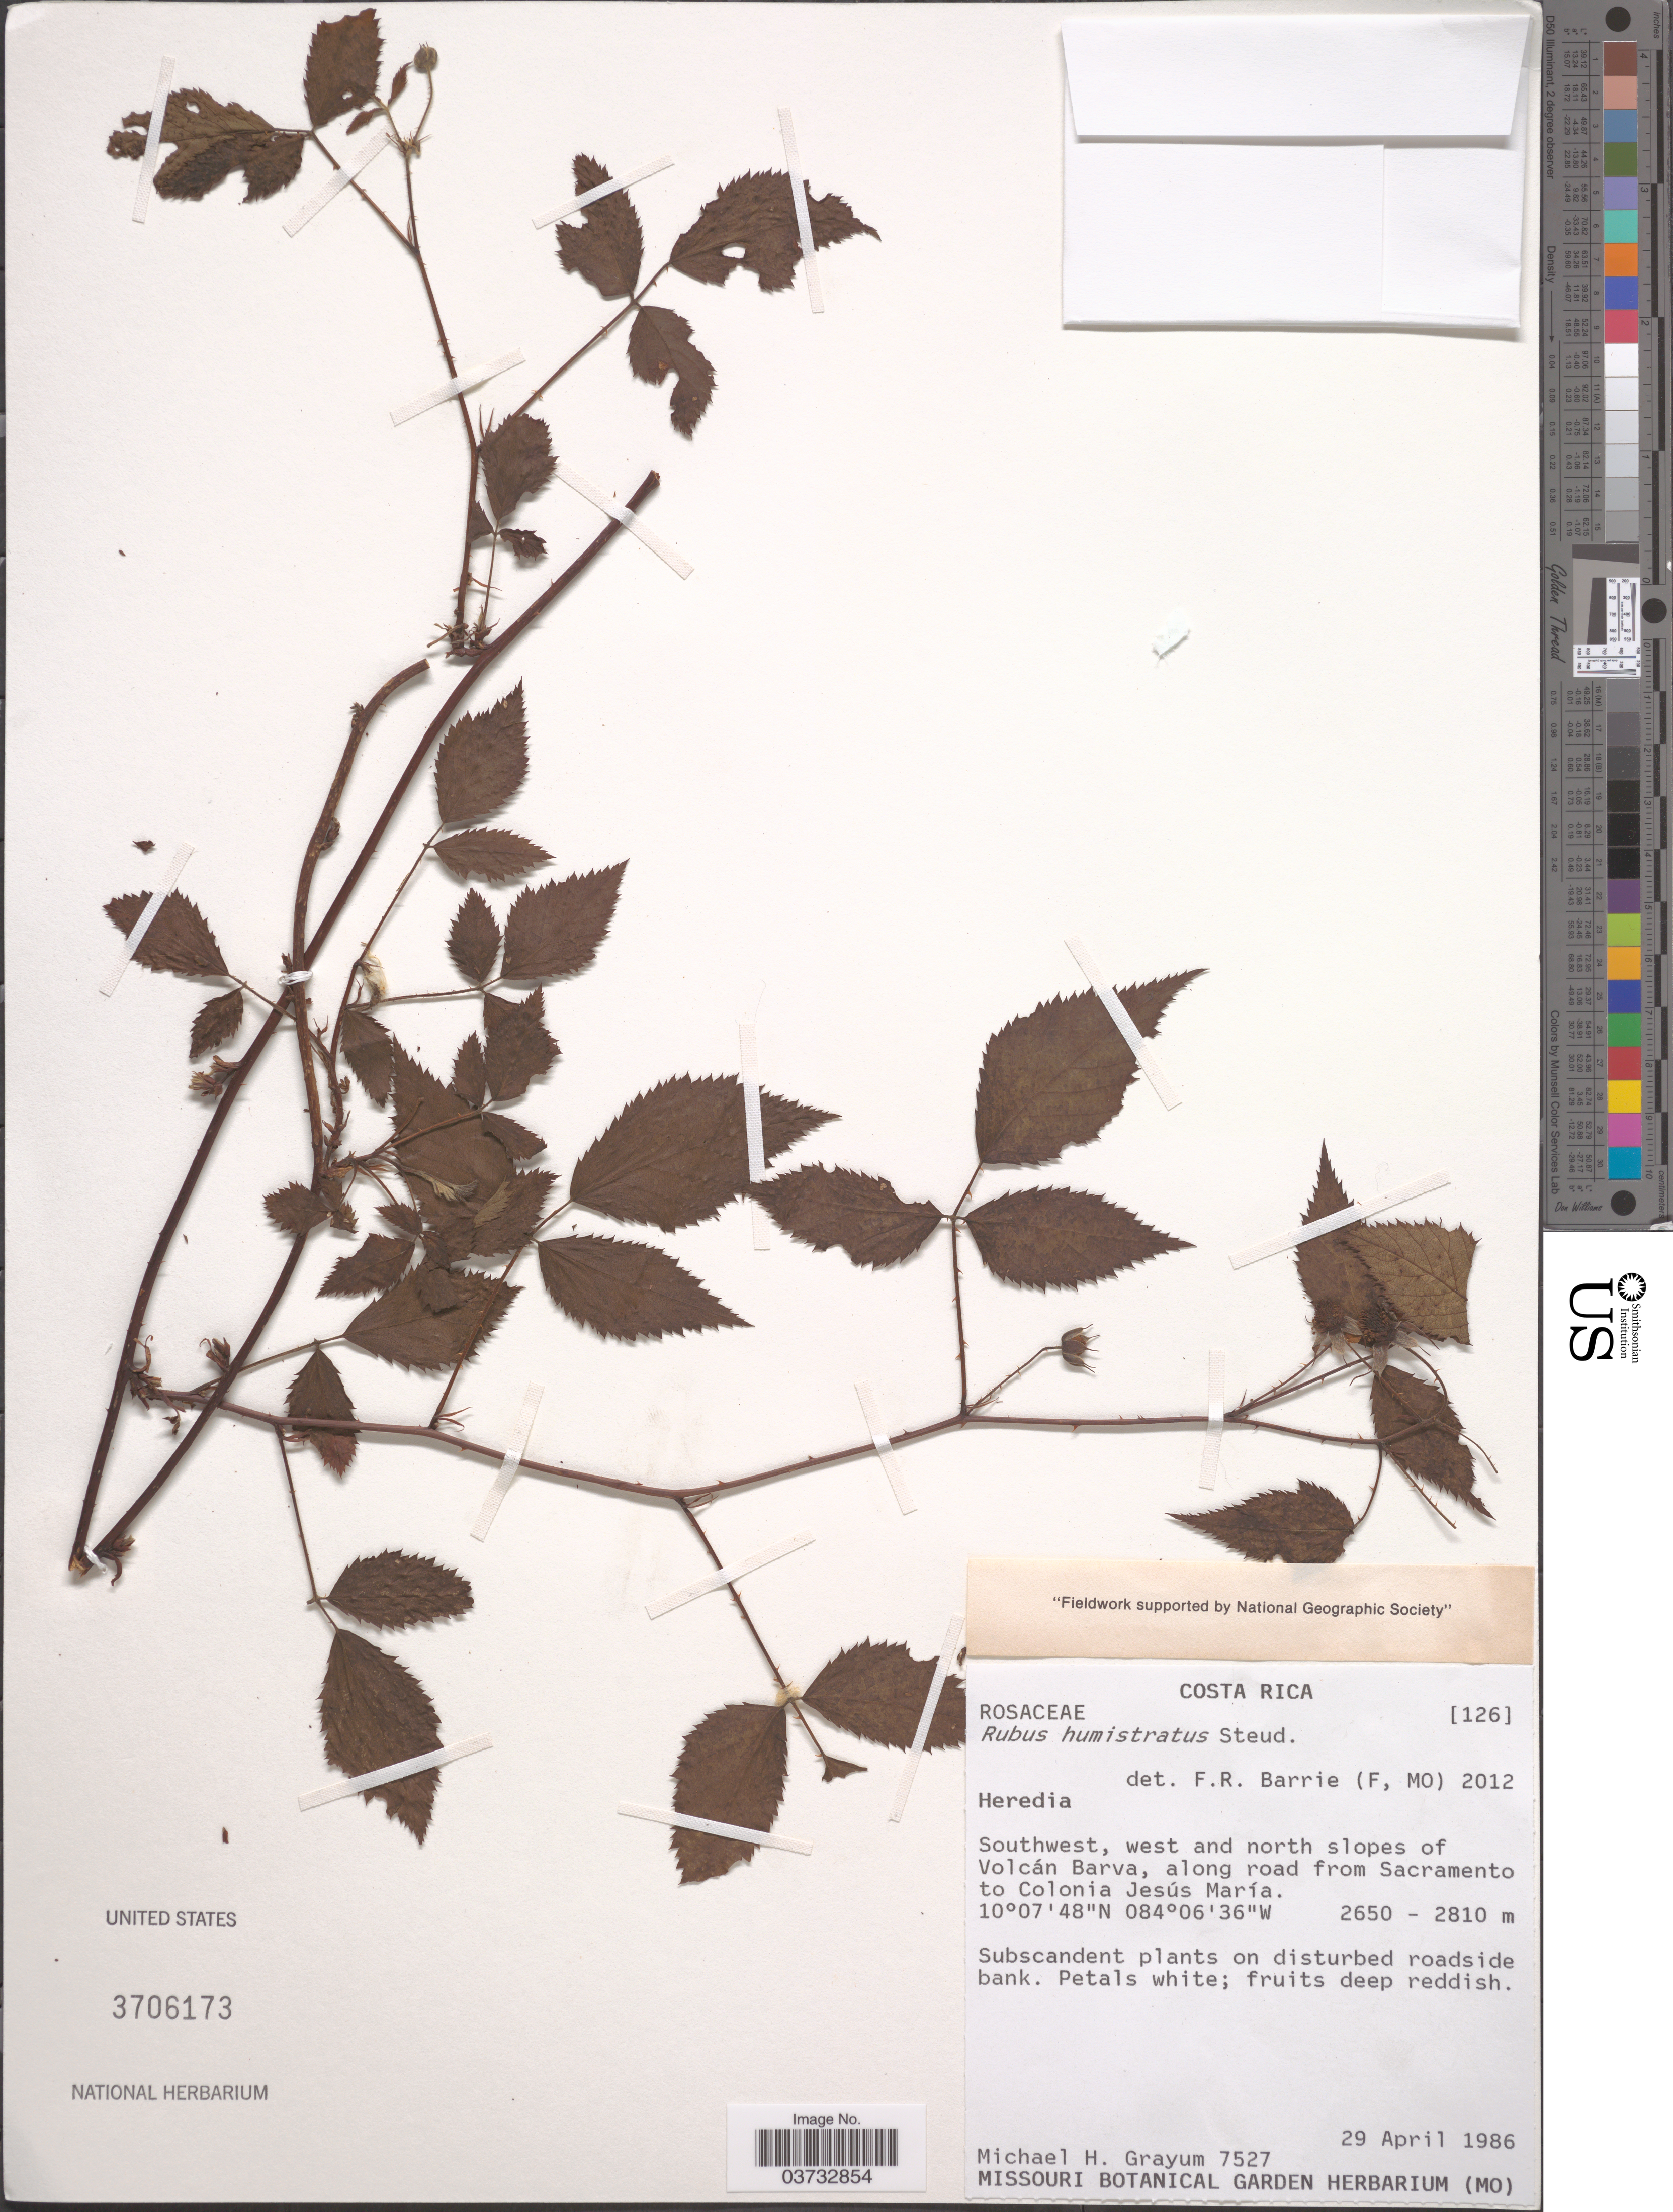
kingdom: Plantae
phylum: Tracheophyta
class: Magnoliopsida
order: Rosales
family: Rosaceae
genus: Rubus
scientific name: Rubus humistratus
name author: Steud.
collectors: M. H. Grayum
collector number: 7527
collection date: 1986-04-29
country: Costa Rica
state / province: Heredia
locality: Southwest, west and north slopes of Volcán Barva, along road from Sacramento to Colonia Jesús María.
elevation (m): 2650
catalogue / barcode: US 3706173